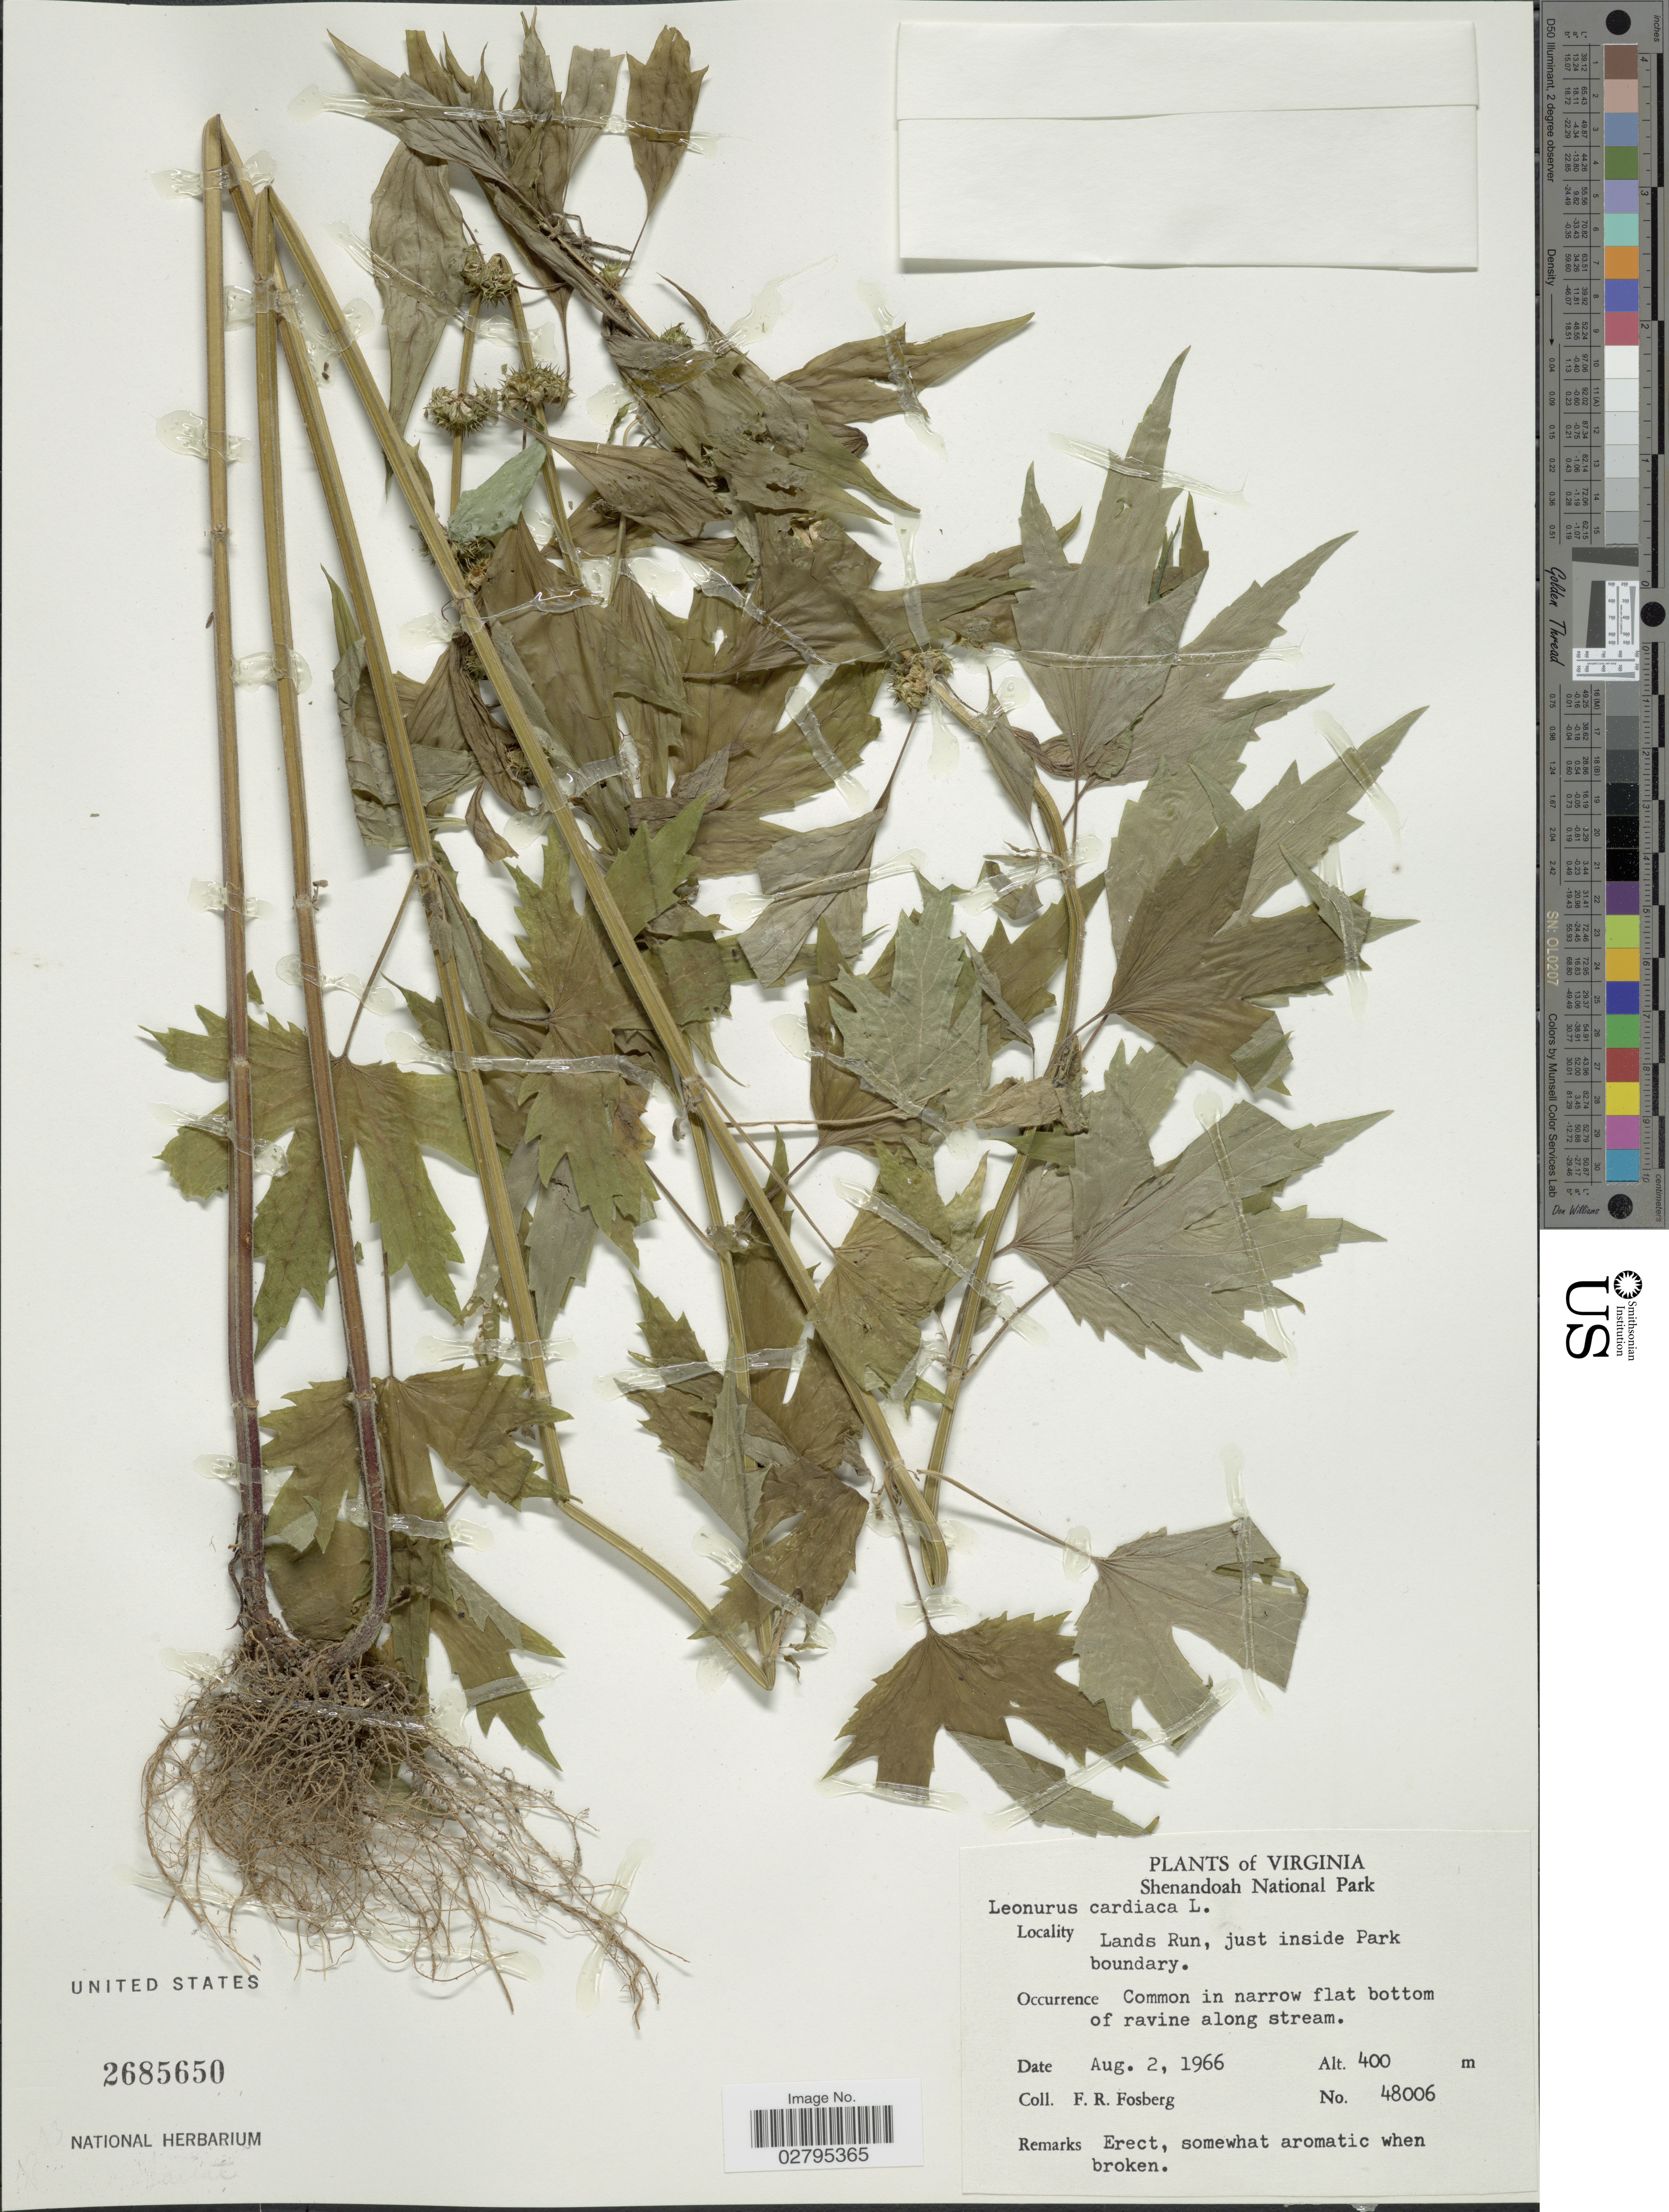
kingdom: Plantae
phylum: Tracheophyta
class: Magnoliopsida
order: Lamiales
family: Lamiaceae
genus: Leonurus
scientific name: Leonurus cardiaca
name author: L.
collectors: F. R. Fosberg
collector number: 48006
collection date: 1966-08-02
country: United States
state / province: Virginia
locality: Shenandoah National Park, Lands Run, just inside Park boundary.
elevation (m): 400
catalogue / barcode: US 2685650